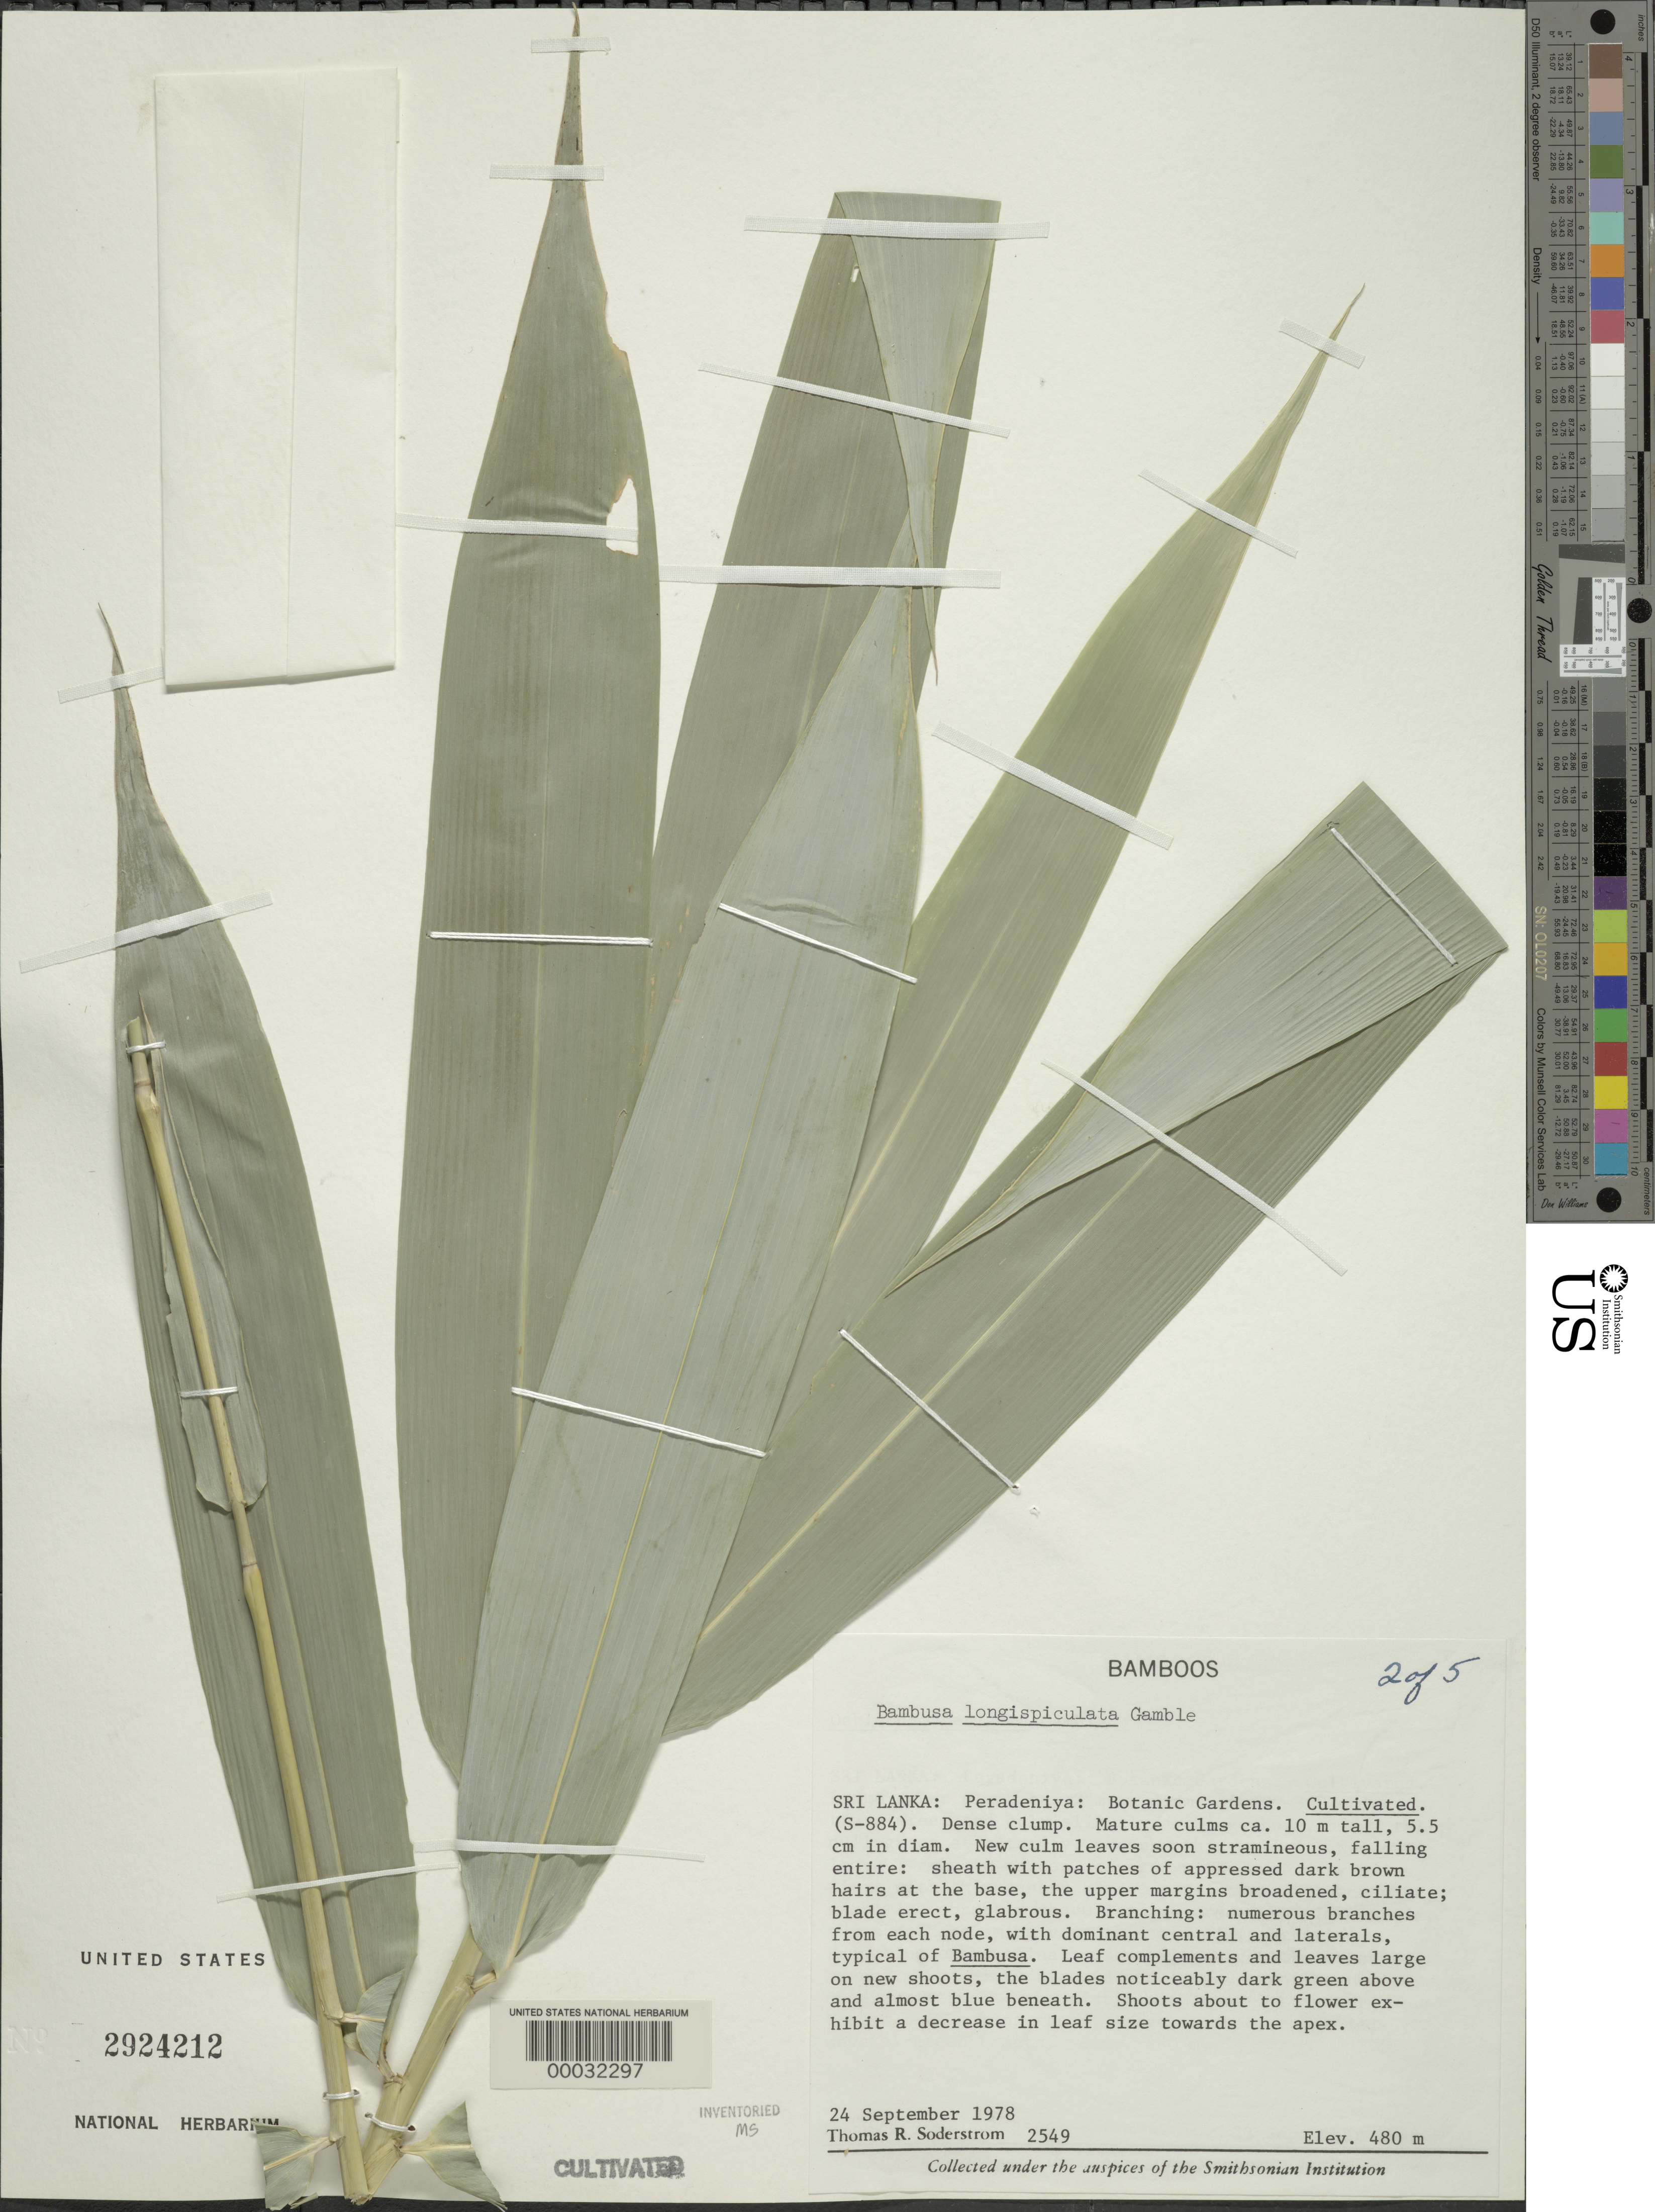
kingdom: Plantae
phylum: Tracheophyta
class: Liliopsida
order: Poales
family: Poaceae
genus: Bambusa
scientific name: Bambusa longispiculata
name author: Gamble ex Brandis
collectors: T. R. Soderstrom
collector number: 2549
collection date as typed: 24 Sep 1978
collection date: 1978-09-24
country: Sri Lanka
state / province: Central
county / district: Kandy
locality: Peradeniya botanical gardens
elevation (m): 480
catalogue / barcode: US 2924212